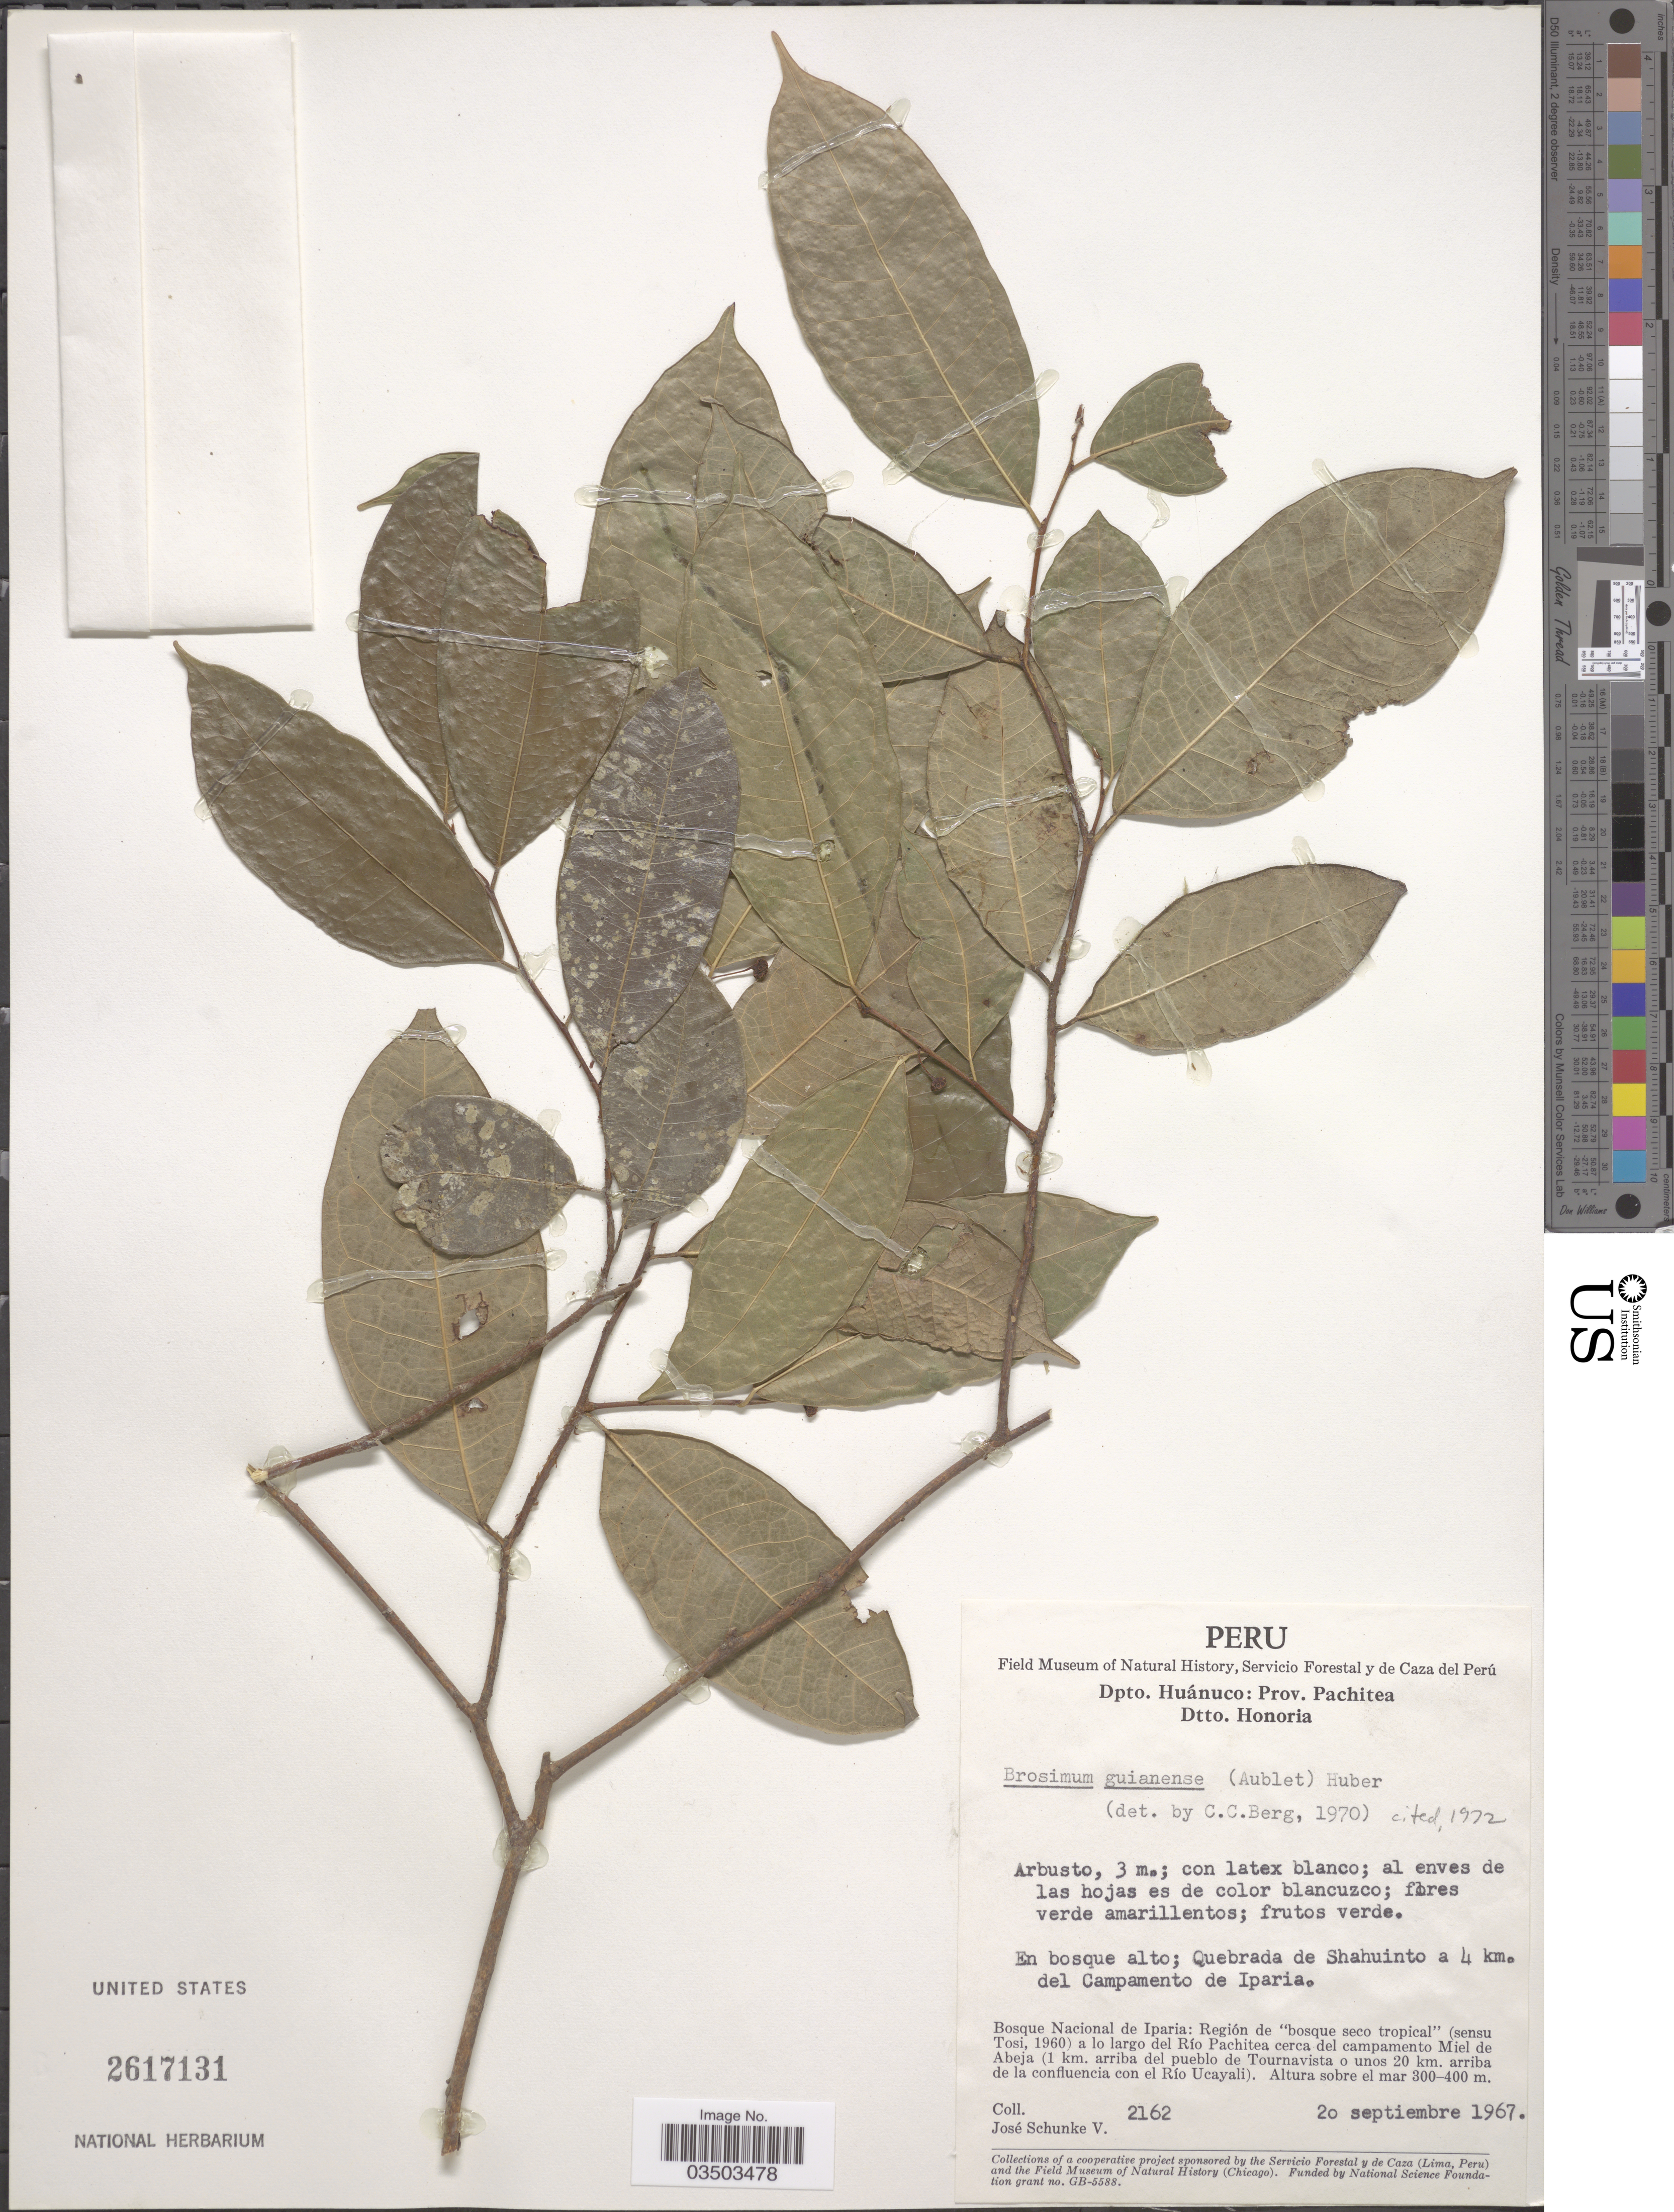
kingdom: Plantae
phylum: Tracheophyta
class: Magnoliopsida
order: Rosales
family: Moraceae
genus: Brosimum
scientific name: Brosimum guianense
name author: (Aubl.) Huber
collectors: J. Schunke Vigo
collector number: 2162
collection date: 1967-09-20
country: Peru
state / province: Huánuco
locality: Dpto. Huánuco: Prov. Pachitea. Dtto. Honoria. Quebrada de Shahuinto a 4 km. del Campamento de Iparia. Bosque Nacional de Iparia: Región de "bosque seco tropical" a lo largo del Río Pachitea cerca del campamento Miel de Abeja (1 km. arriba del pueblo de Tournavista o unos 20 km. arriba de la confluencia con el Río Ucayali).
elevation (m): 300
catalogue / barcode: US 2617131